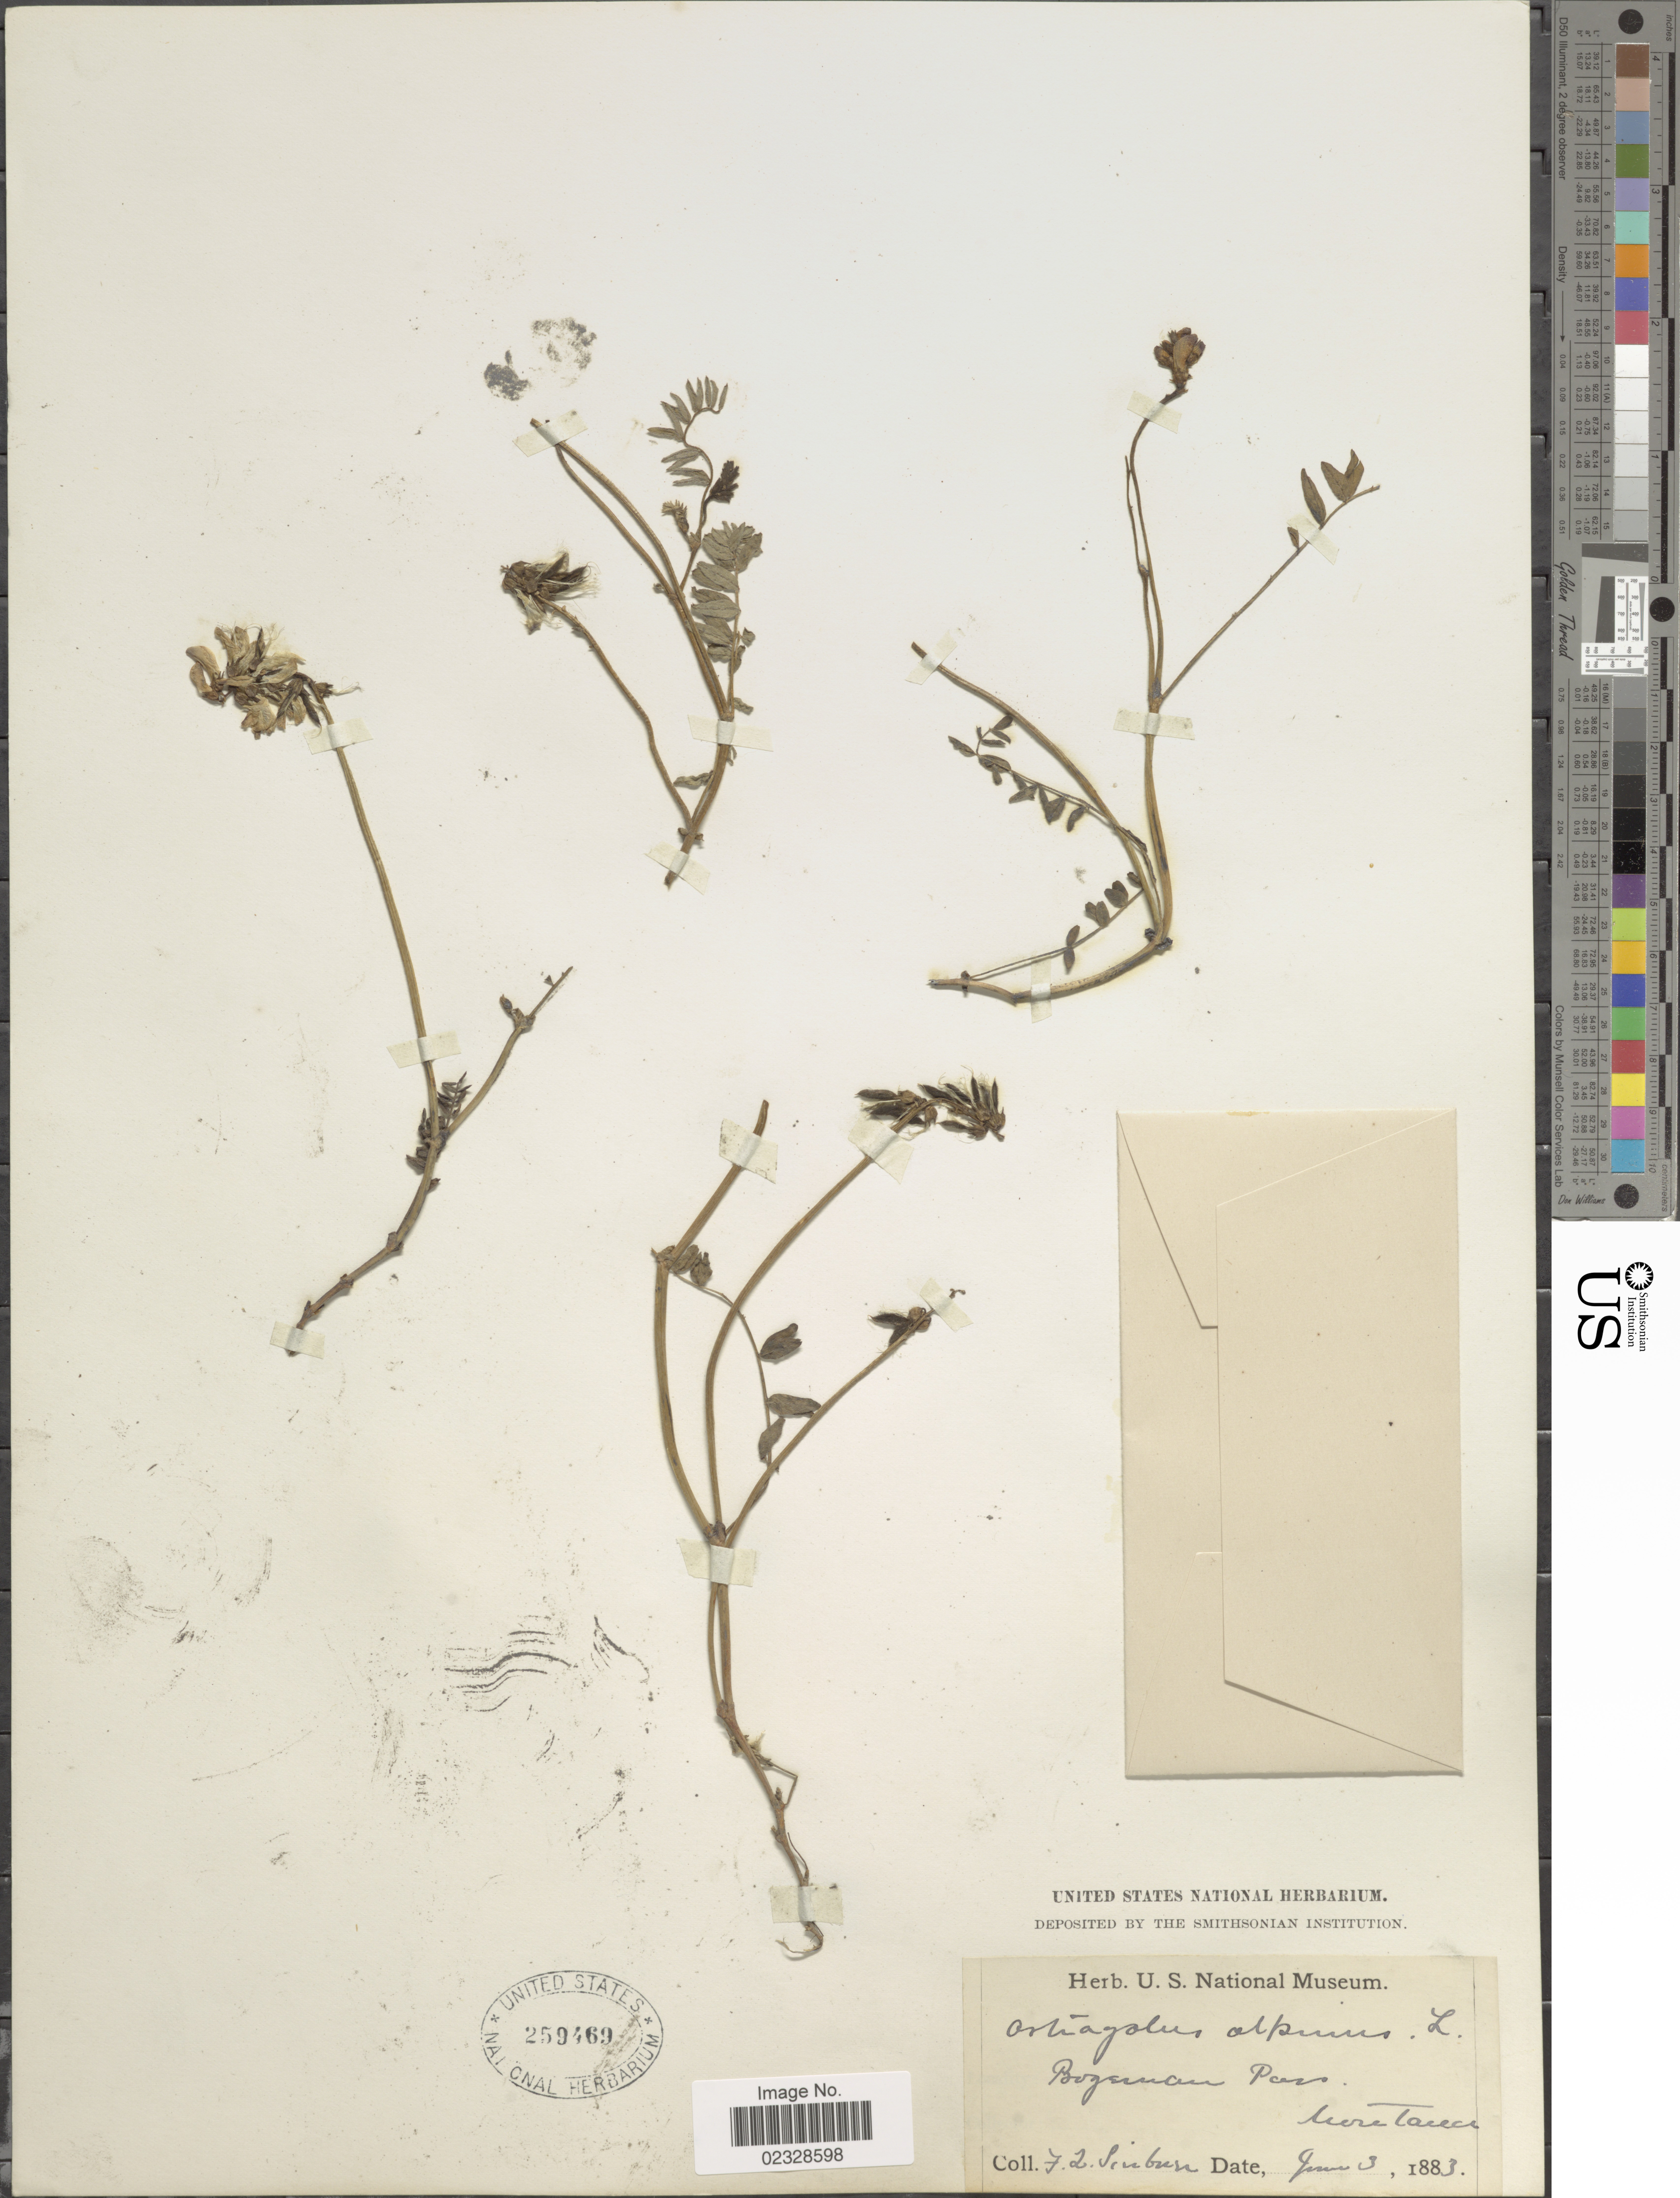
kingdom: Plantae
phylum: Tracheophyta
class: Magnoliopsida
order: Fabales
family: Fabaceae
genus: Astragalus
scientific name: Astragalus alpinus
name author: L.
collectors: F. Sinburn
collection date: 1883-06-03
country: United States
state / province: Montana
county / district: Gallatin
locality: Bozeman Pass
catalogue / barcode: US 259469